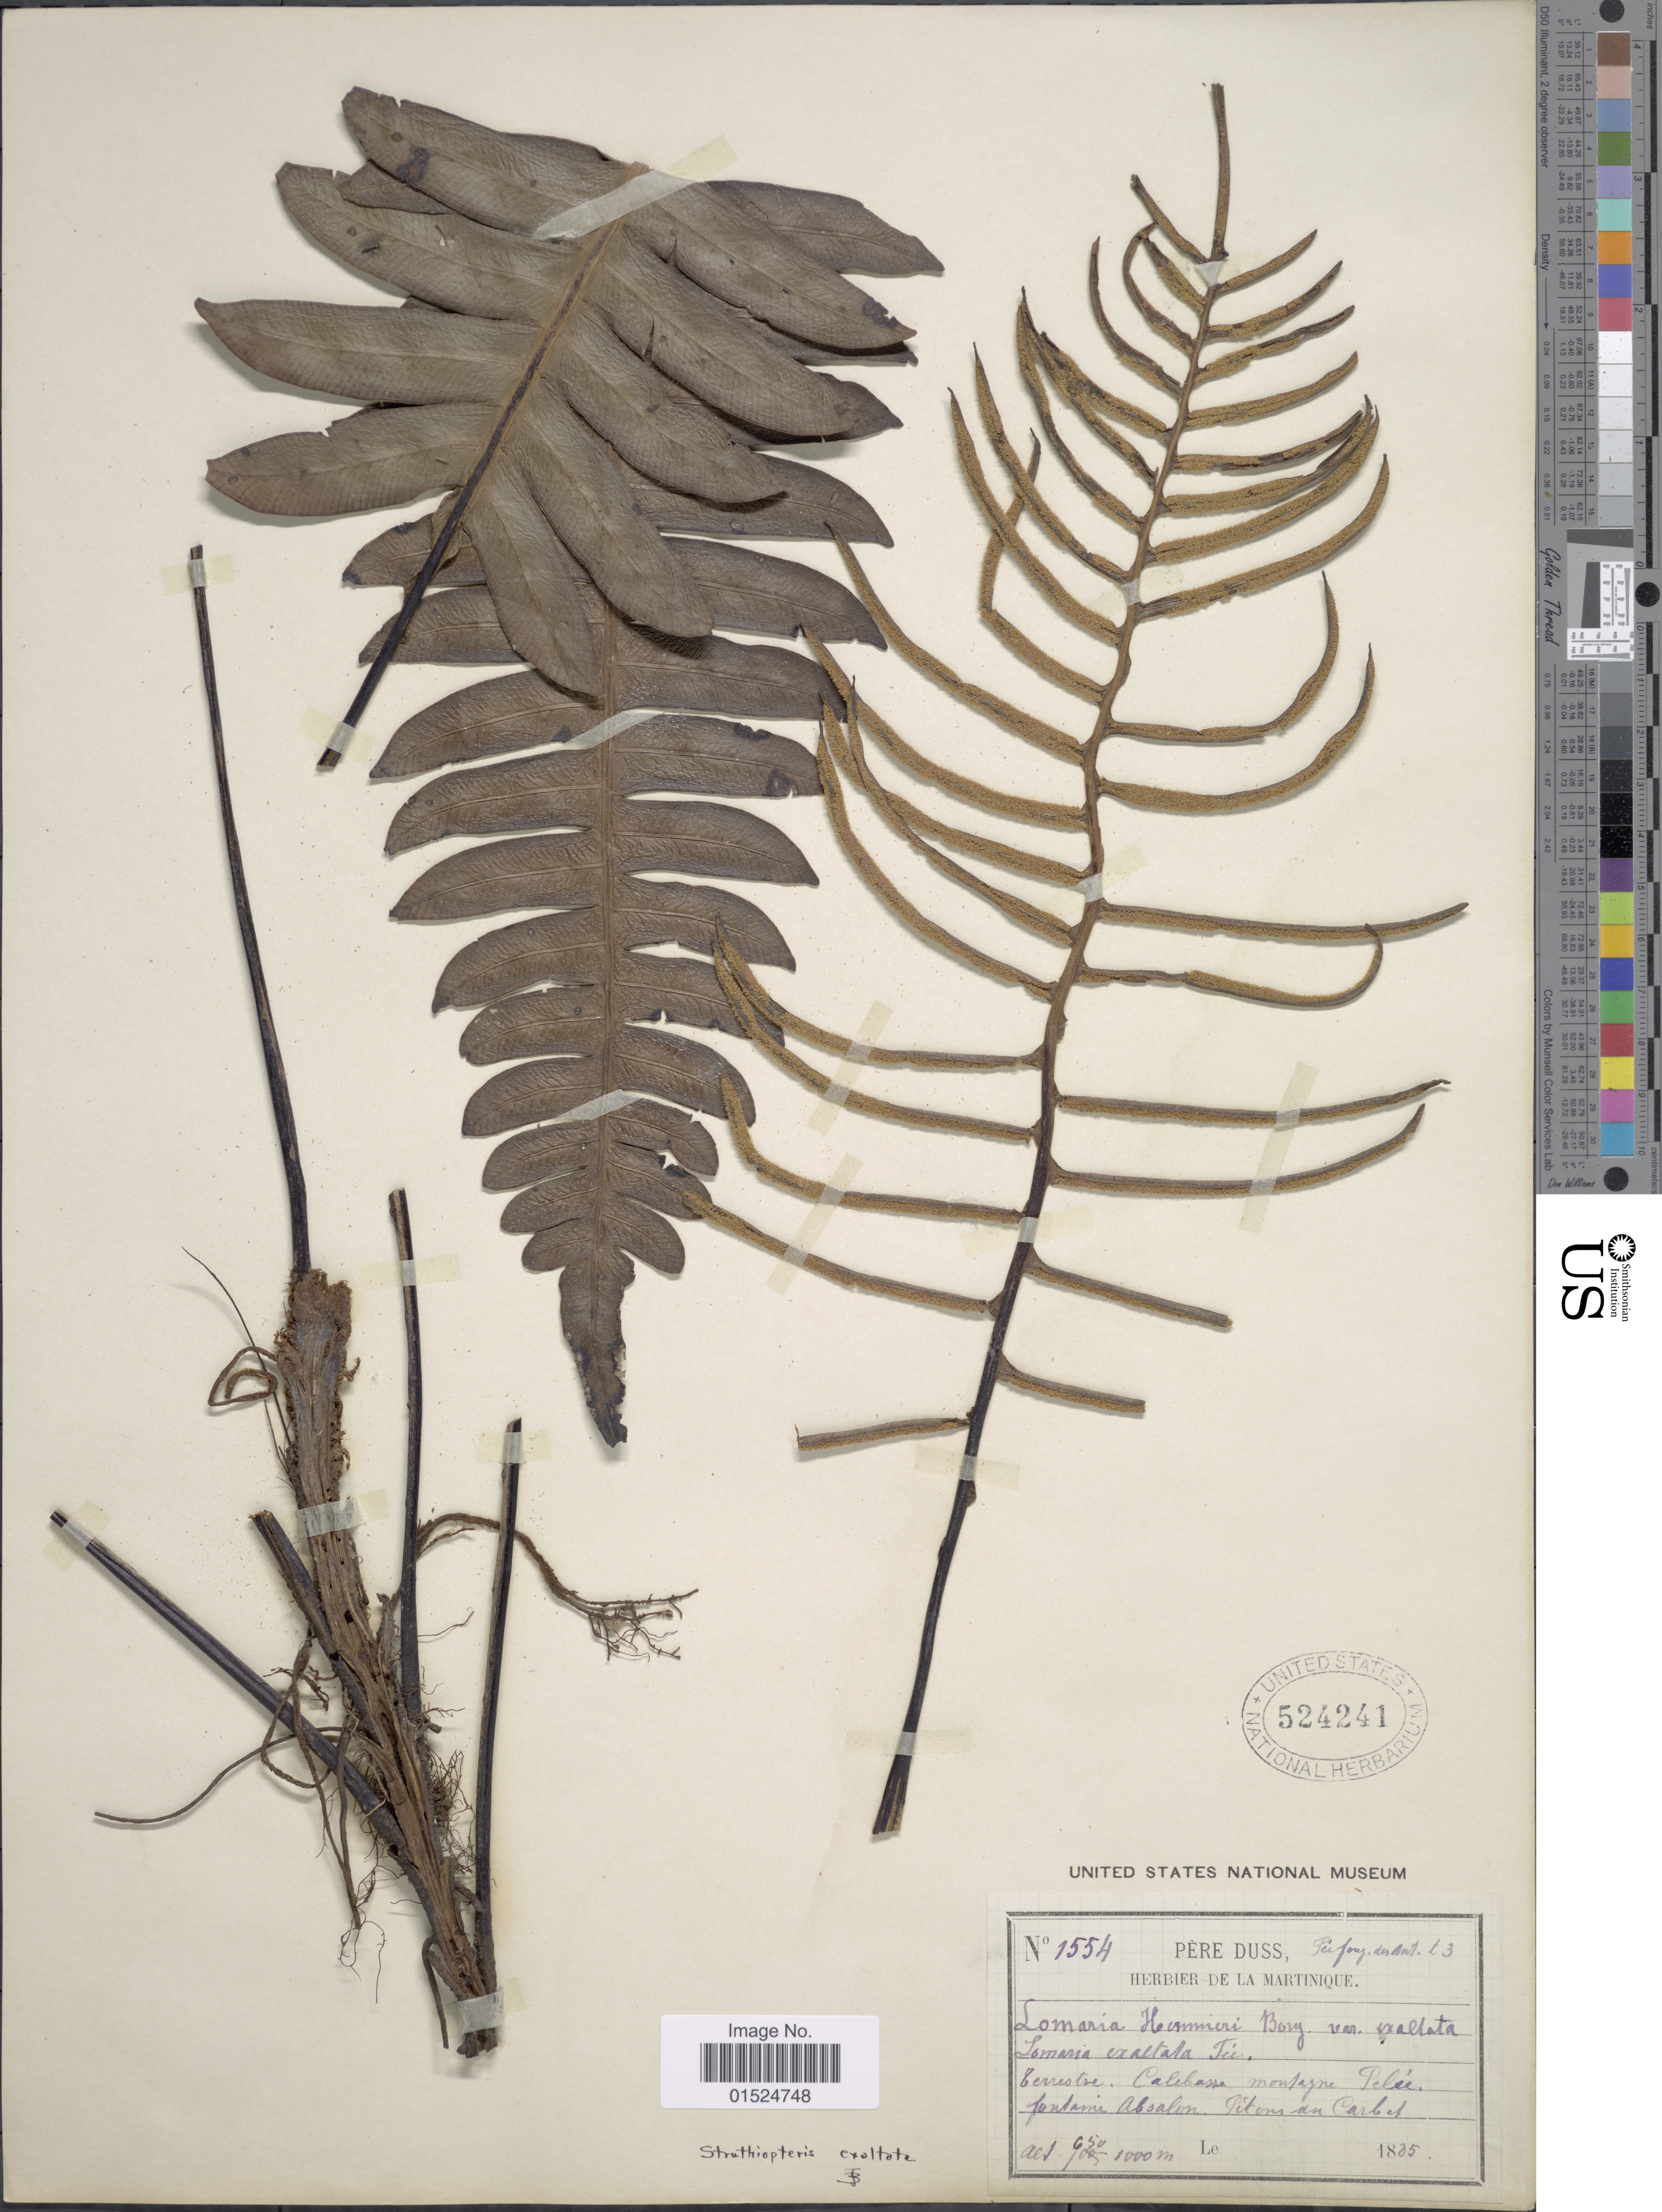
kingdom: Plantae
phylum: Tracheophyta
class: Polypodiopsida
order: Polypodiales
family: Blechnaceae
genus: Blechnum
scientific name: Blechnum exaltatum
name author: (Fée) Duek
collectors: Père Duss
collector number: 1554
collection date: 1835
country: Martinique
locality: Terrestre, Calebasse montagne Peleé fontaine Absalon, Pitons du Carbet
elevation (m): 650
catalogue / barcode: US 524241